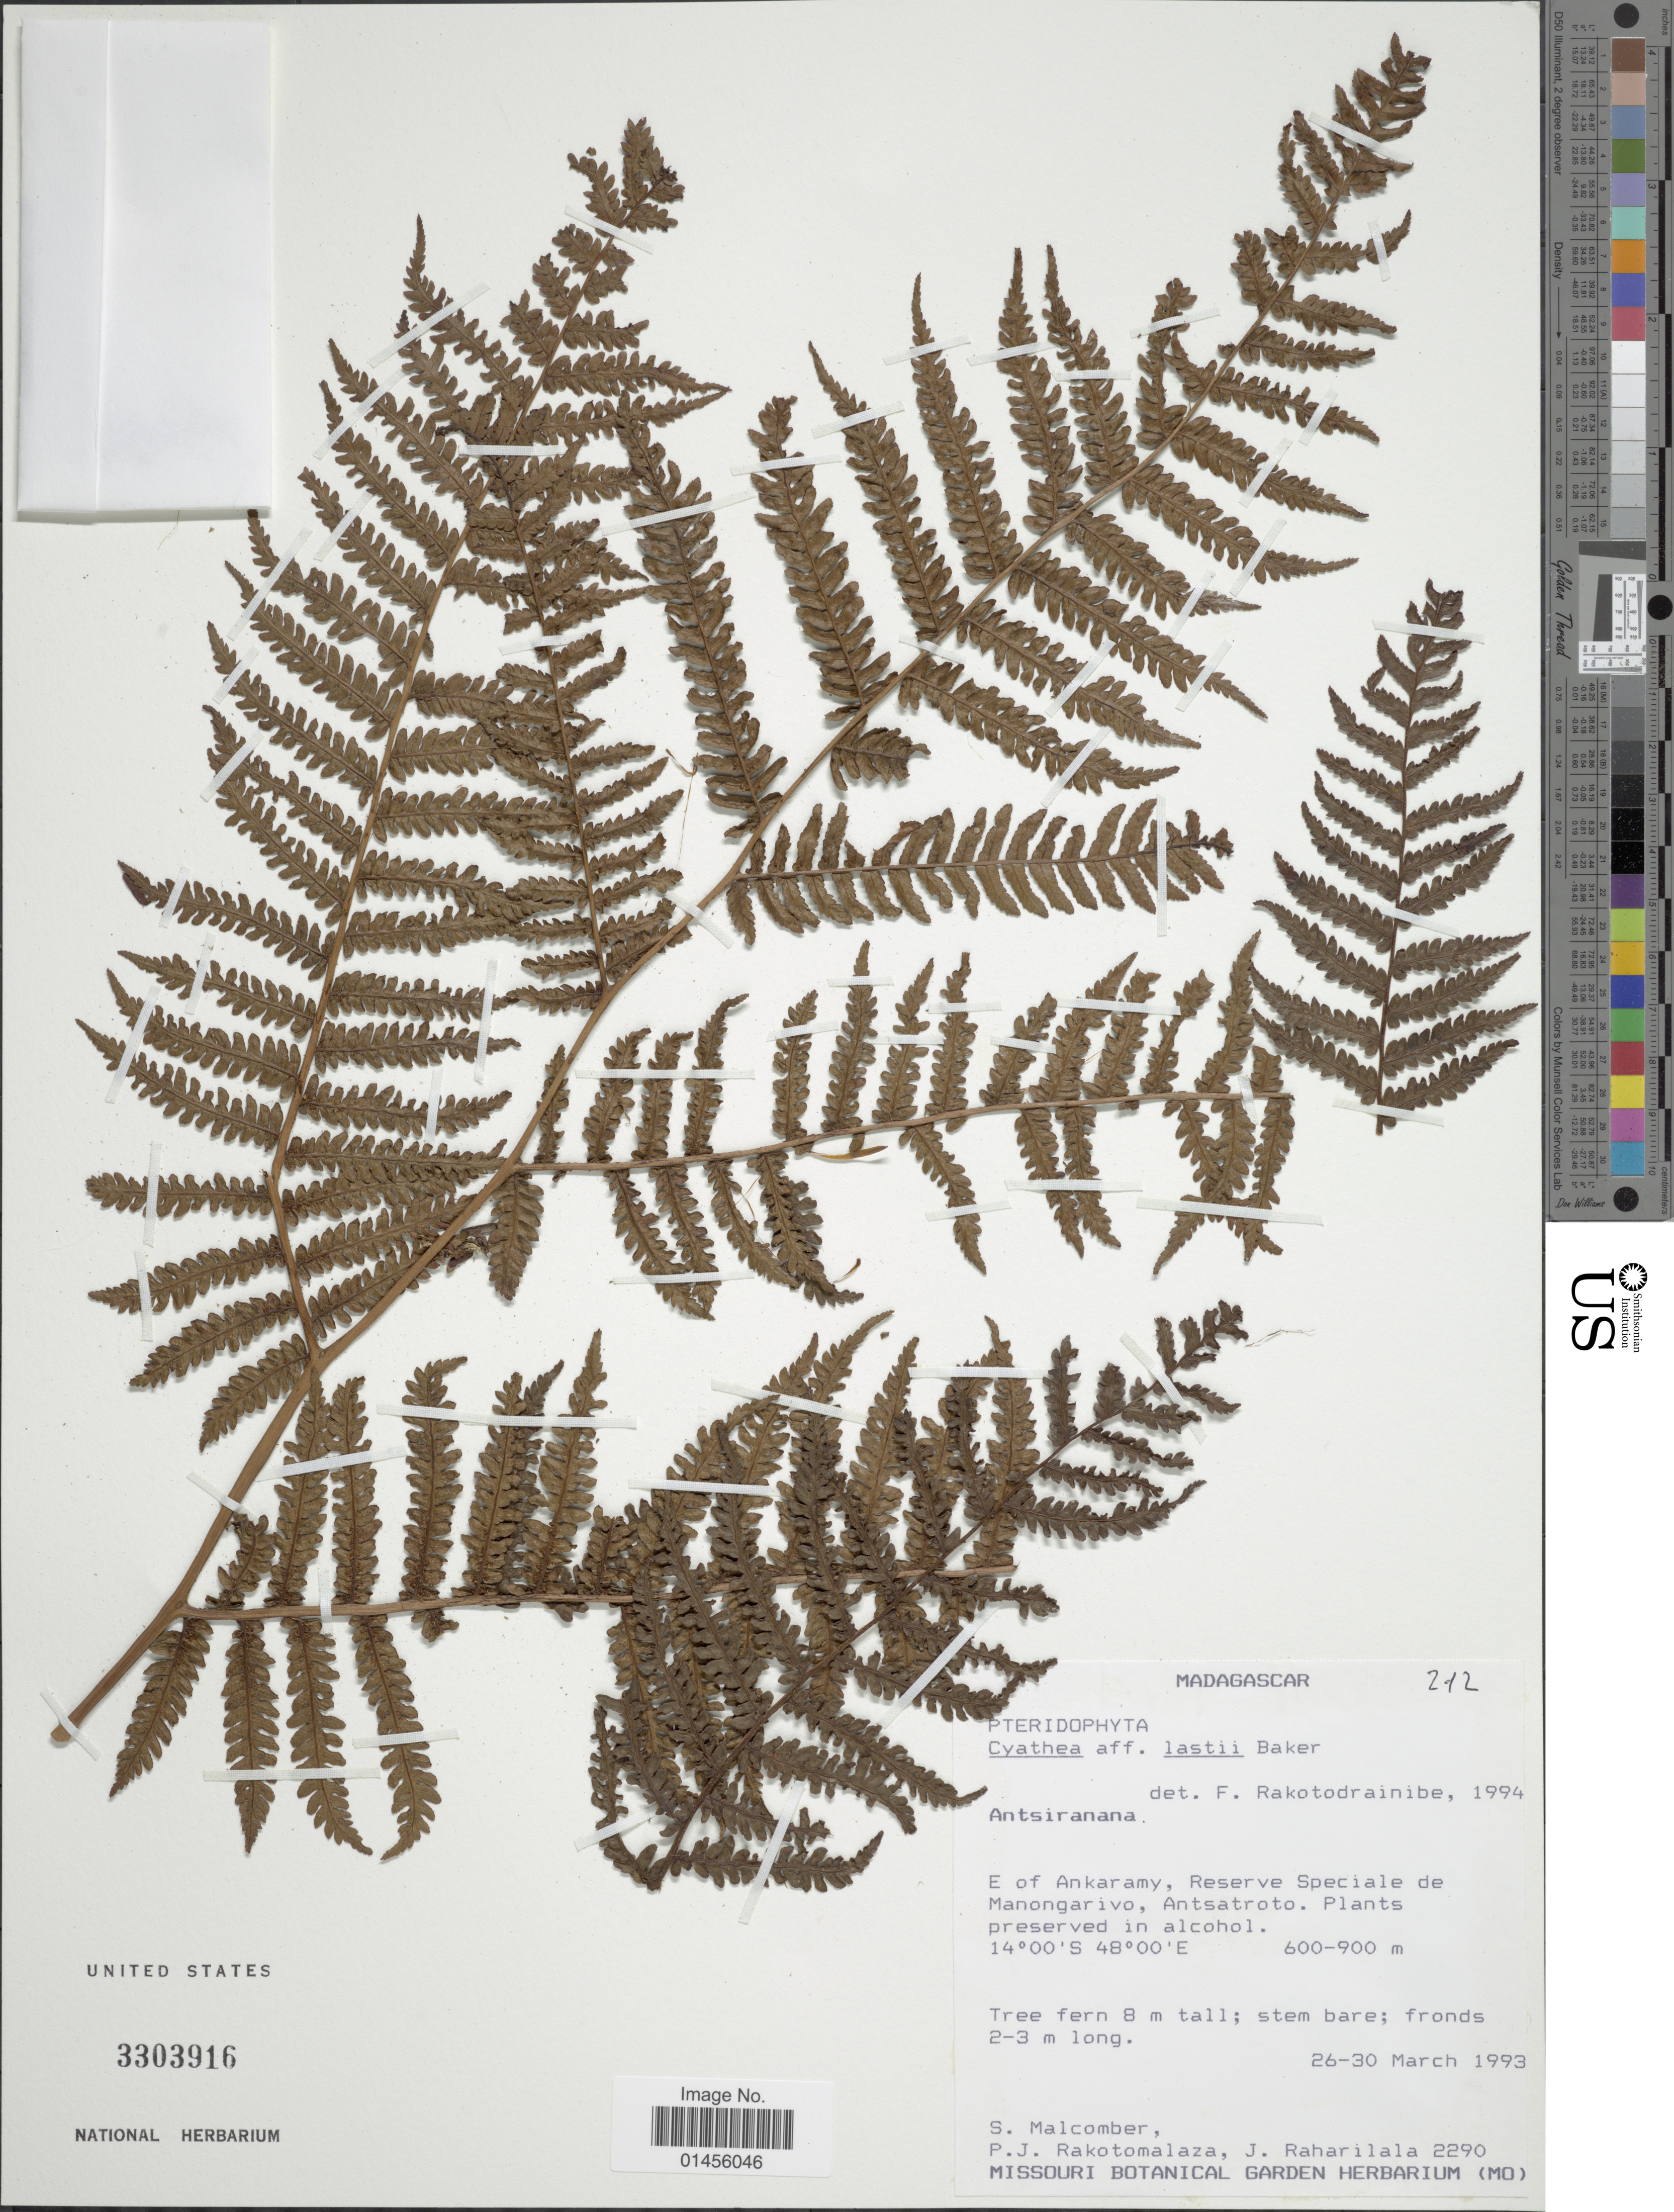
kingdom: Plantae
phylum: Tracheophyta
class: Polypodiopsida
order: Cyatheales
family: Cyatheaceae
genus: Alsophila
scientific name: Alsophila lastii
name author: (Baker) R.M. Tryon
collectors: S. T. Malcomber, P. J. Rakotomalaza & J. I. Raharilala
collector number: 2290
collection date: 1993-03-26/1993-03-30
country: Madagascar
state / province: Diana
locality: E of Ankaramy, Reserve Speciale de Manongarivo, Antsatroto, Plants preserved in alcohol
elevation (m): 600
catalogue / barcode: US 3303916